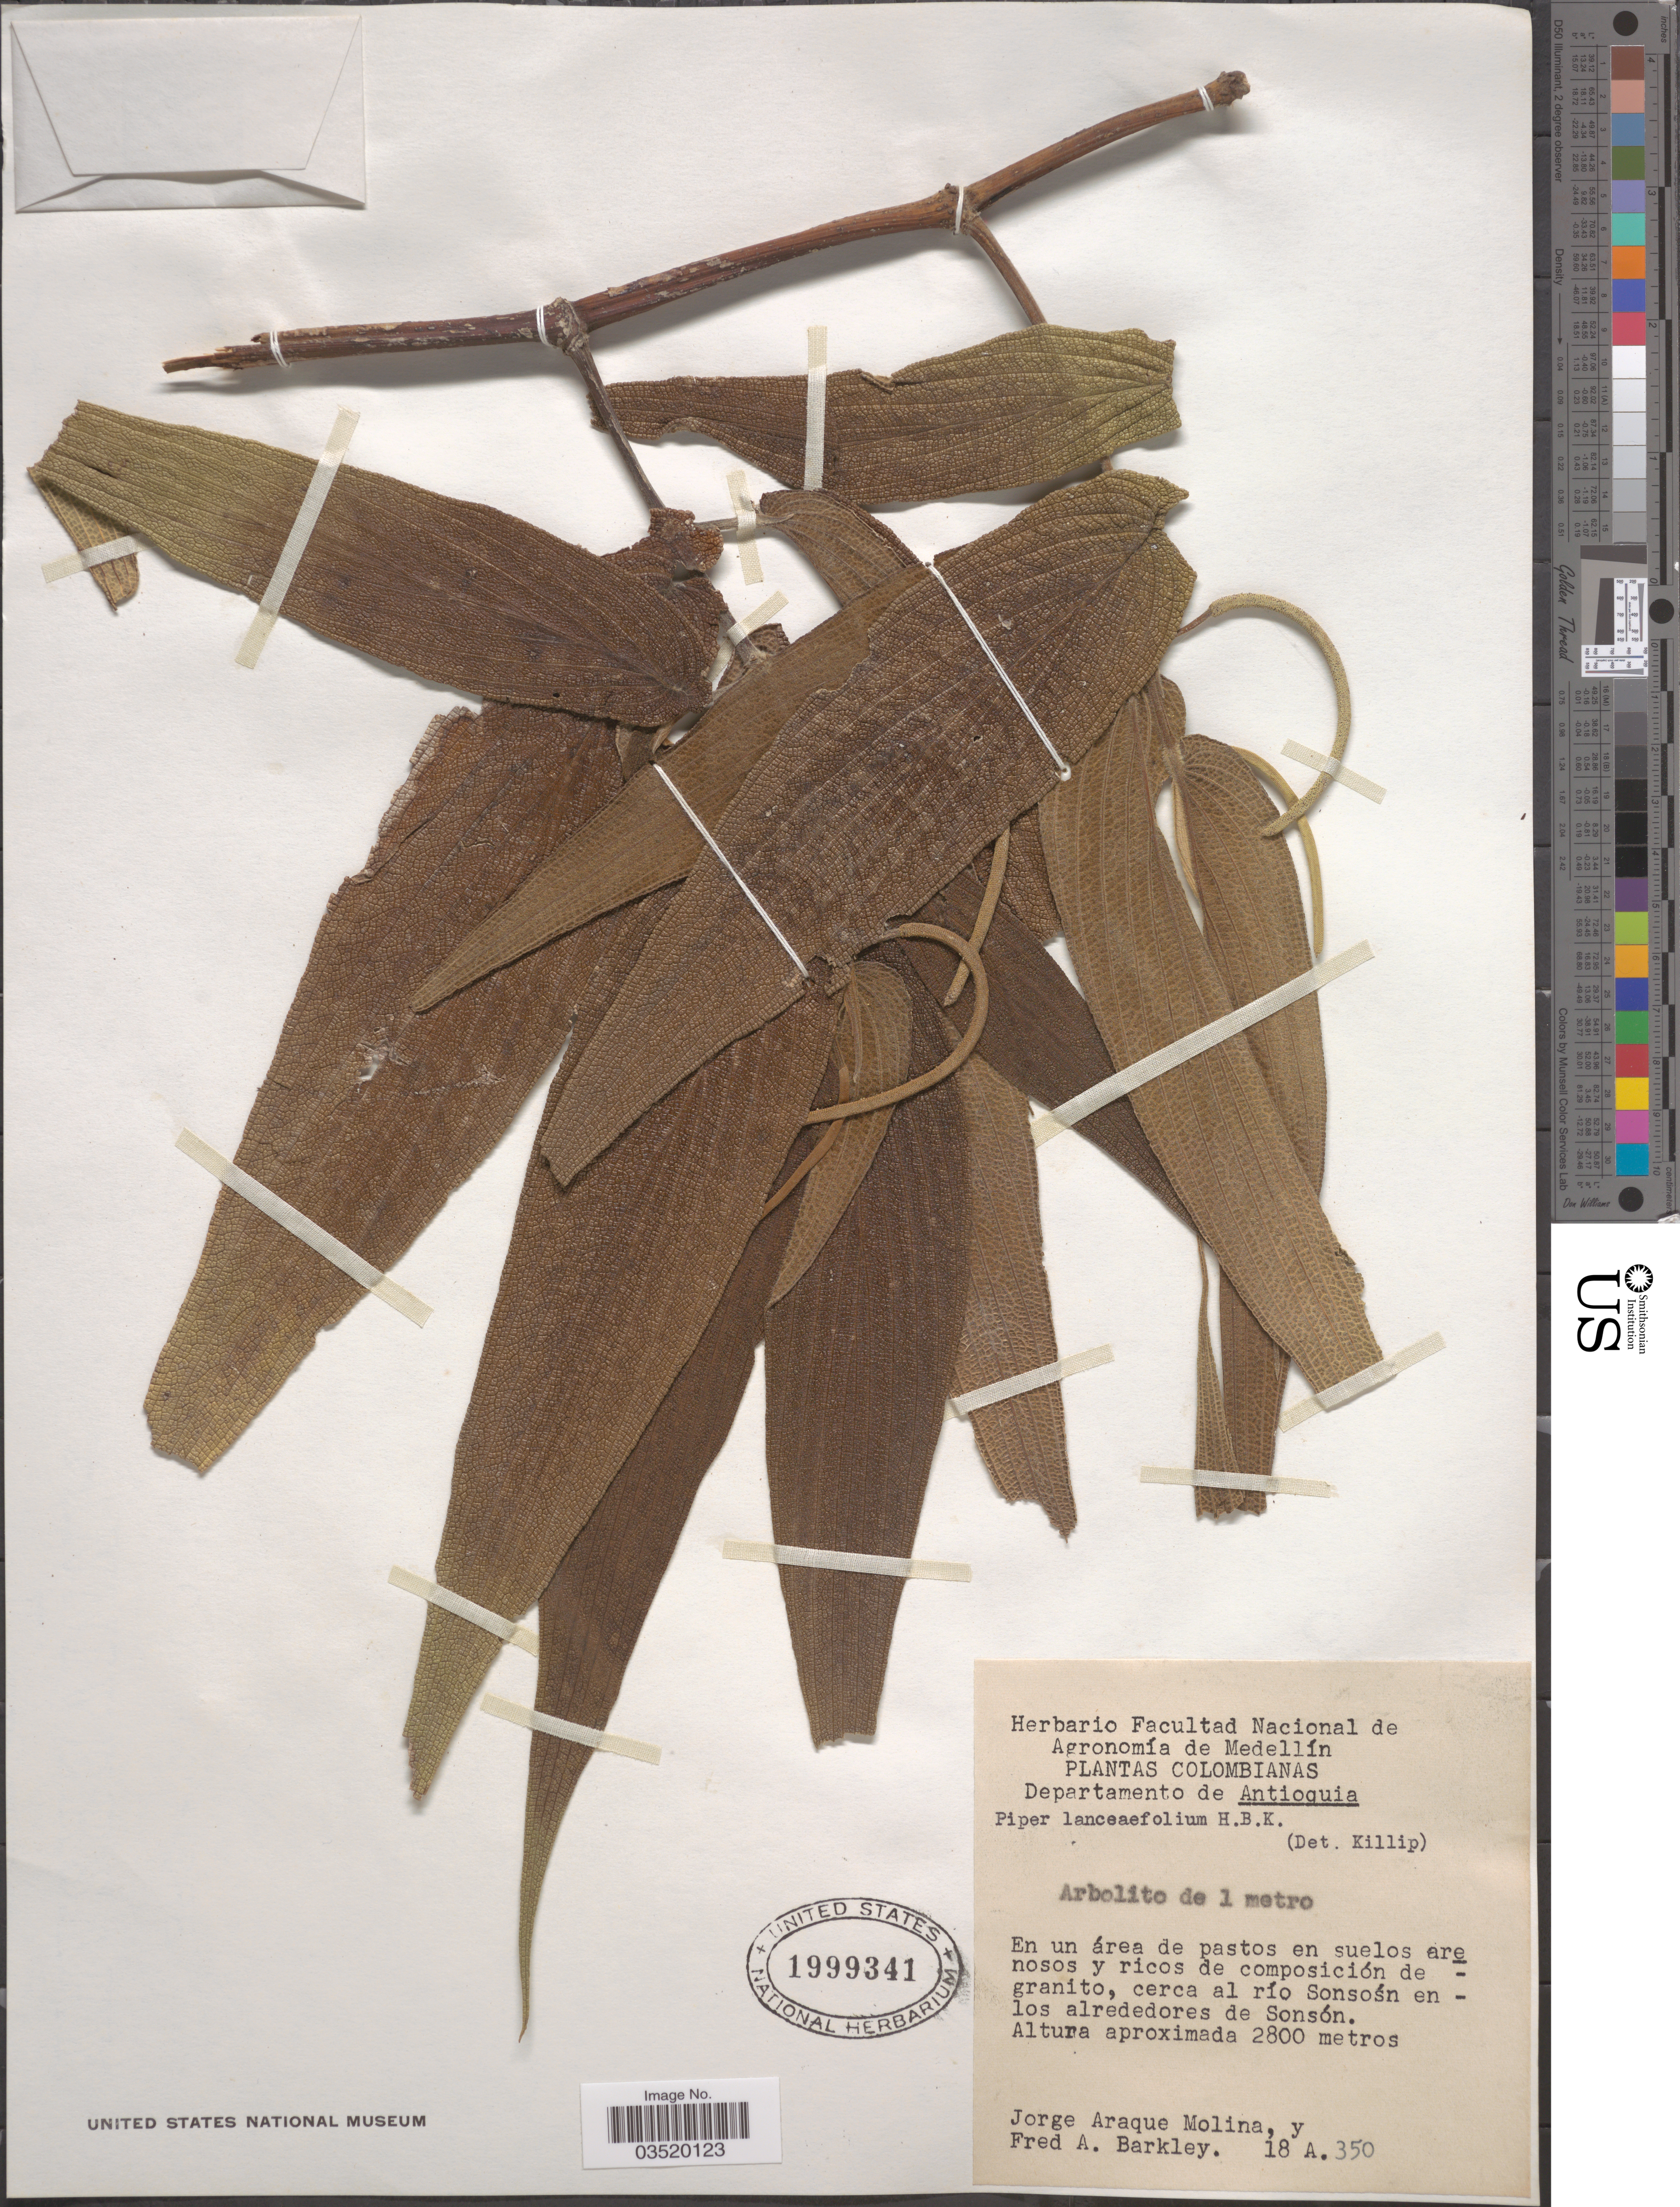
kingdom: Plantae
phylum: Tracheophyta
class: Magnoliopsida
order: Piperales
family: Piperaceae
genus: Piper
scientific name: Piper lanceifolium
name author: Kunth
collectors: J. A. Molina & F. A. Barkley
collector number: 18A350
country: Colombia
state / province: Antioquia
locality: Departamento de Antioquia. En un área de pastos en suelos arenos y ricos de composición de granito, cerca al río Sonsosn en los alrededores de Sonsón.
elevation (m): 2800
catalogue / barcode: US 1999341